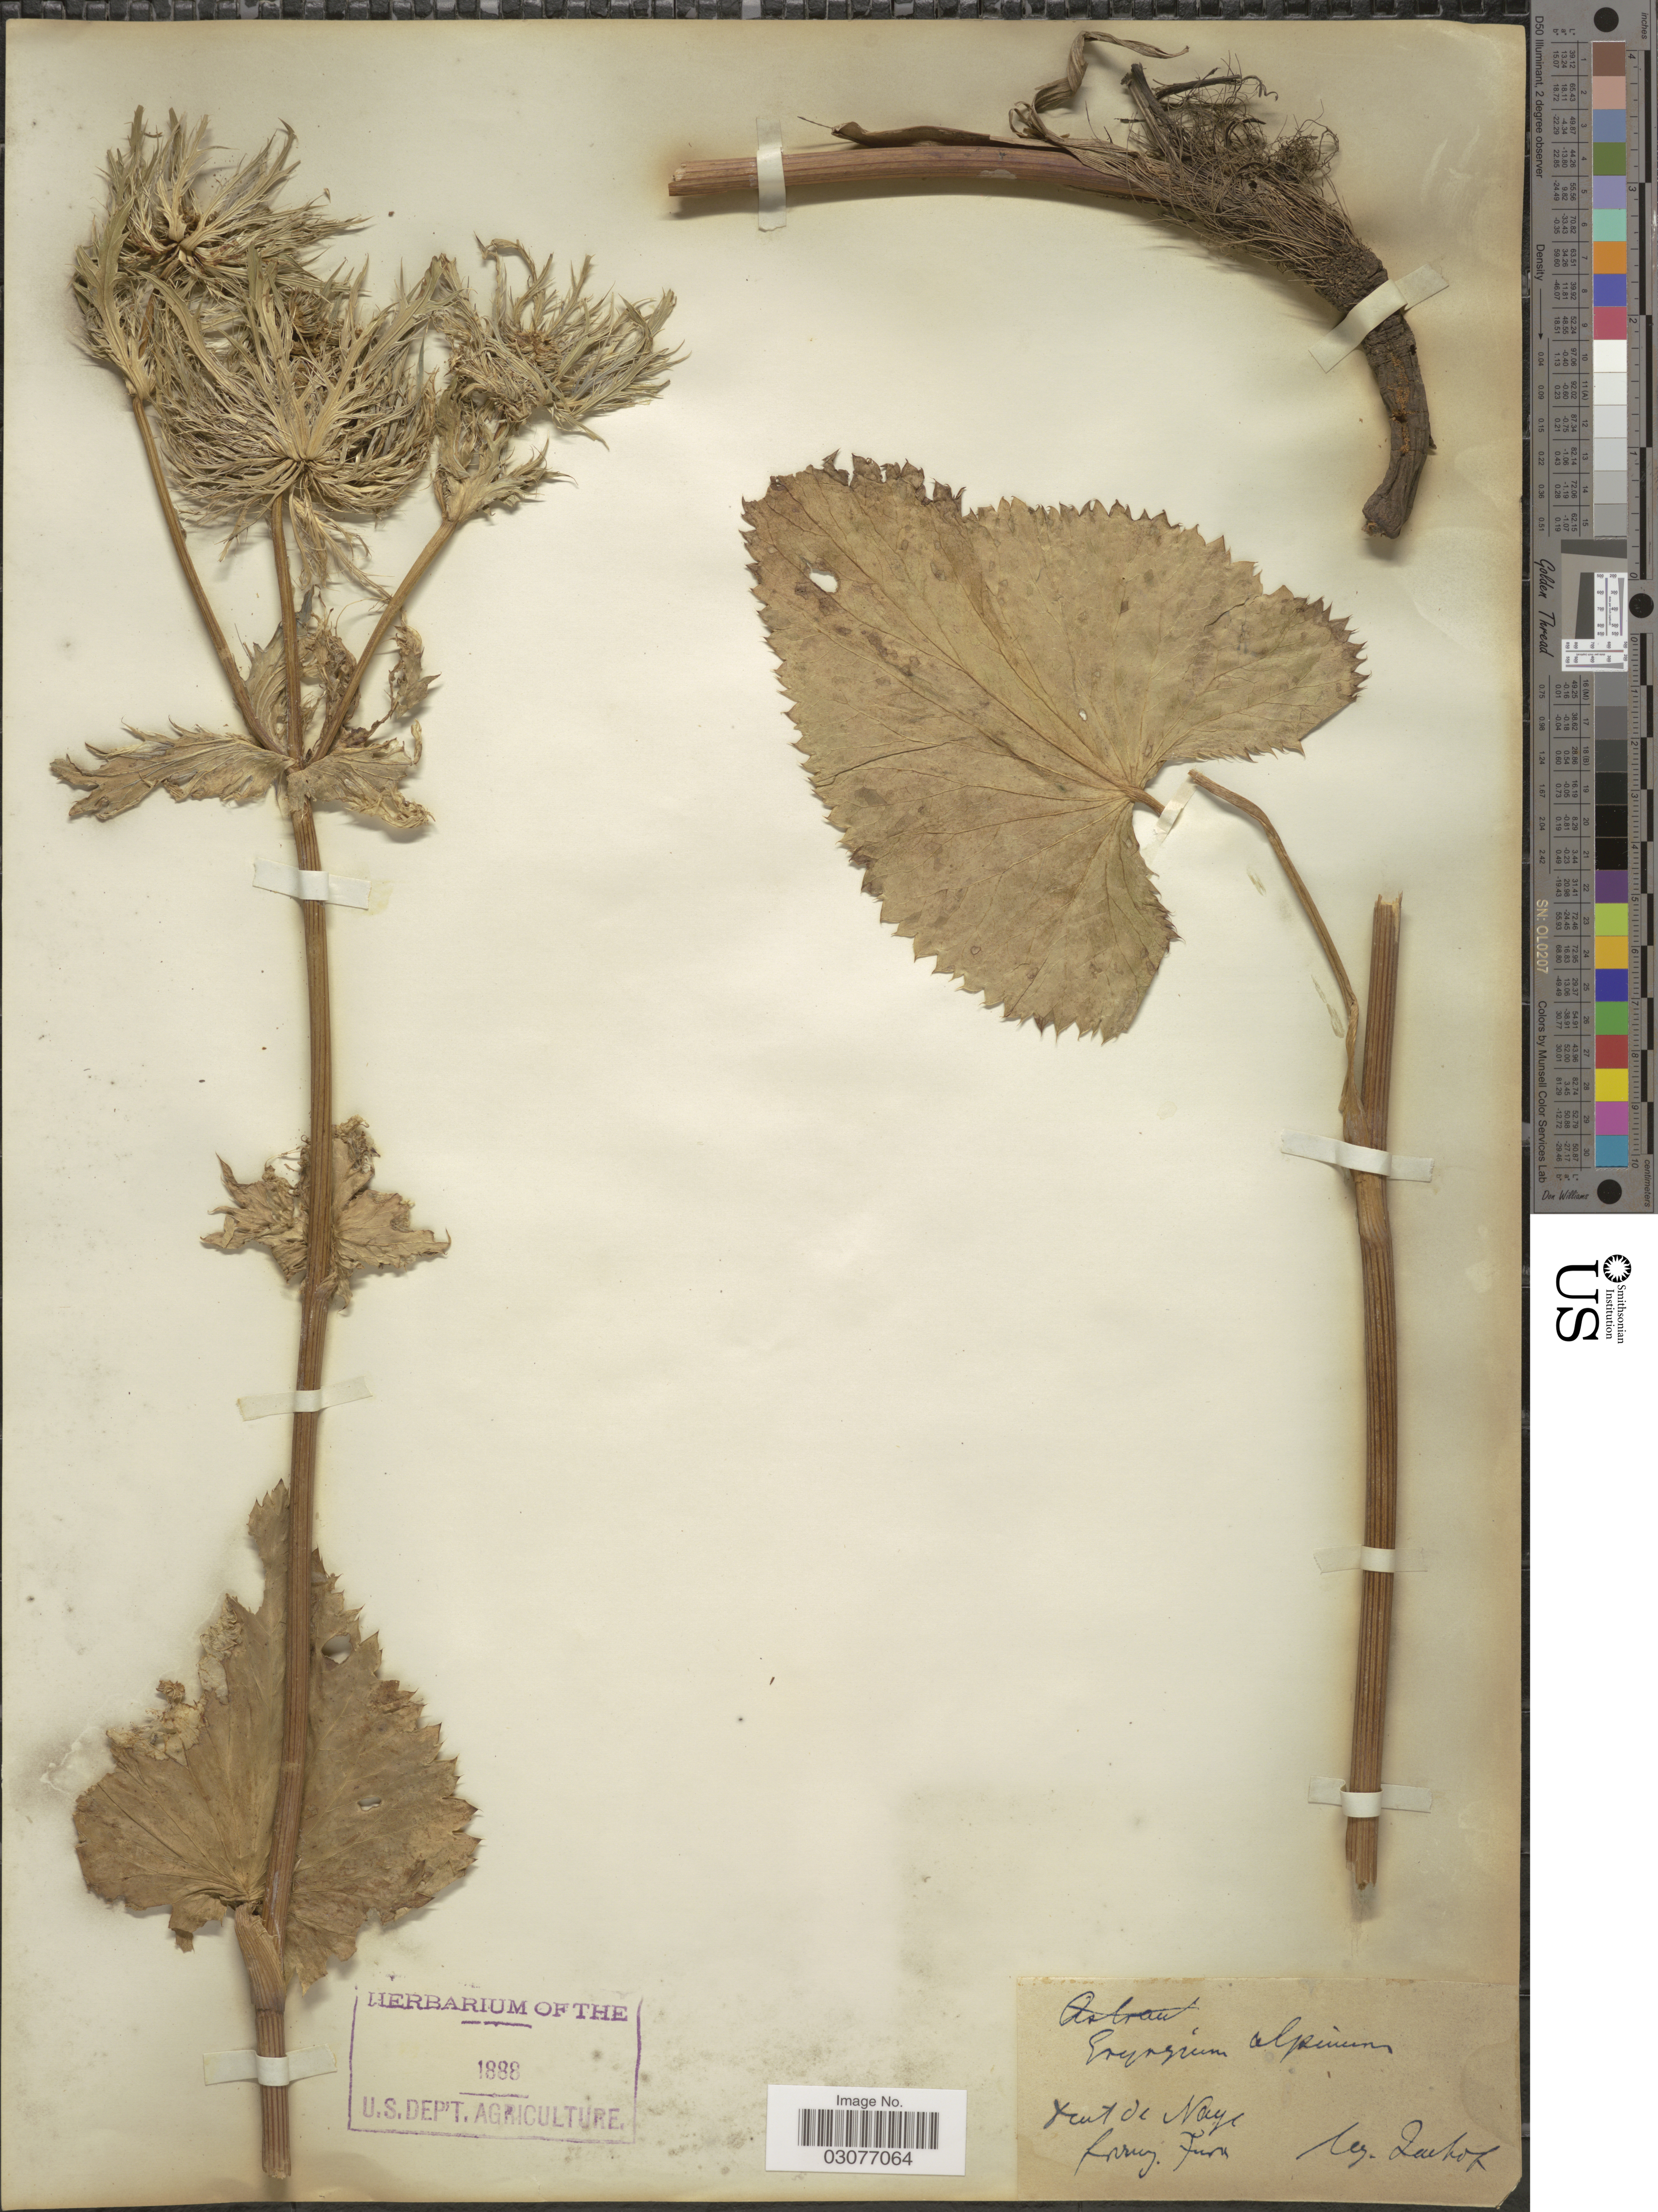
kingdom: Plantae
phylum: Tracheophyta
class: Magnoliopsida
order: Apiales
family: Apiaceae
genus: Eryngium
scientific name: Eryngium alpinum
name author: L.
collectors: Zenhof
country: Switzerland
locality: Pont de Naye.